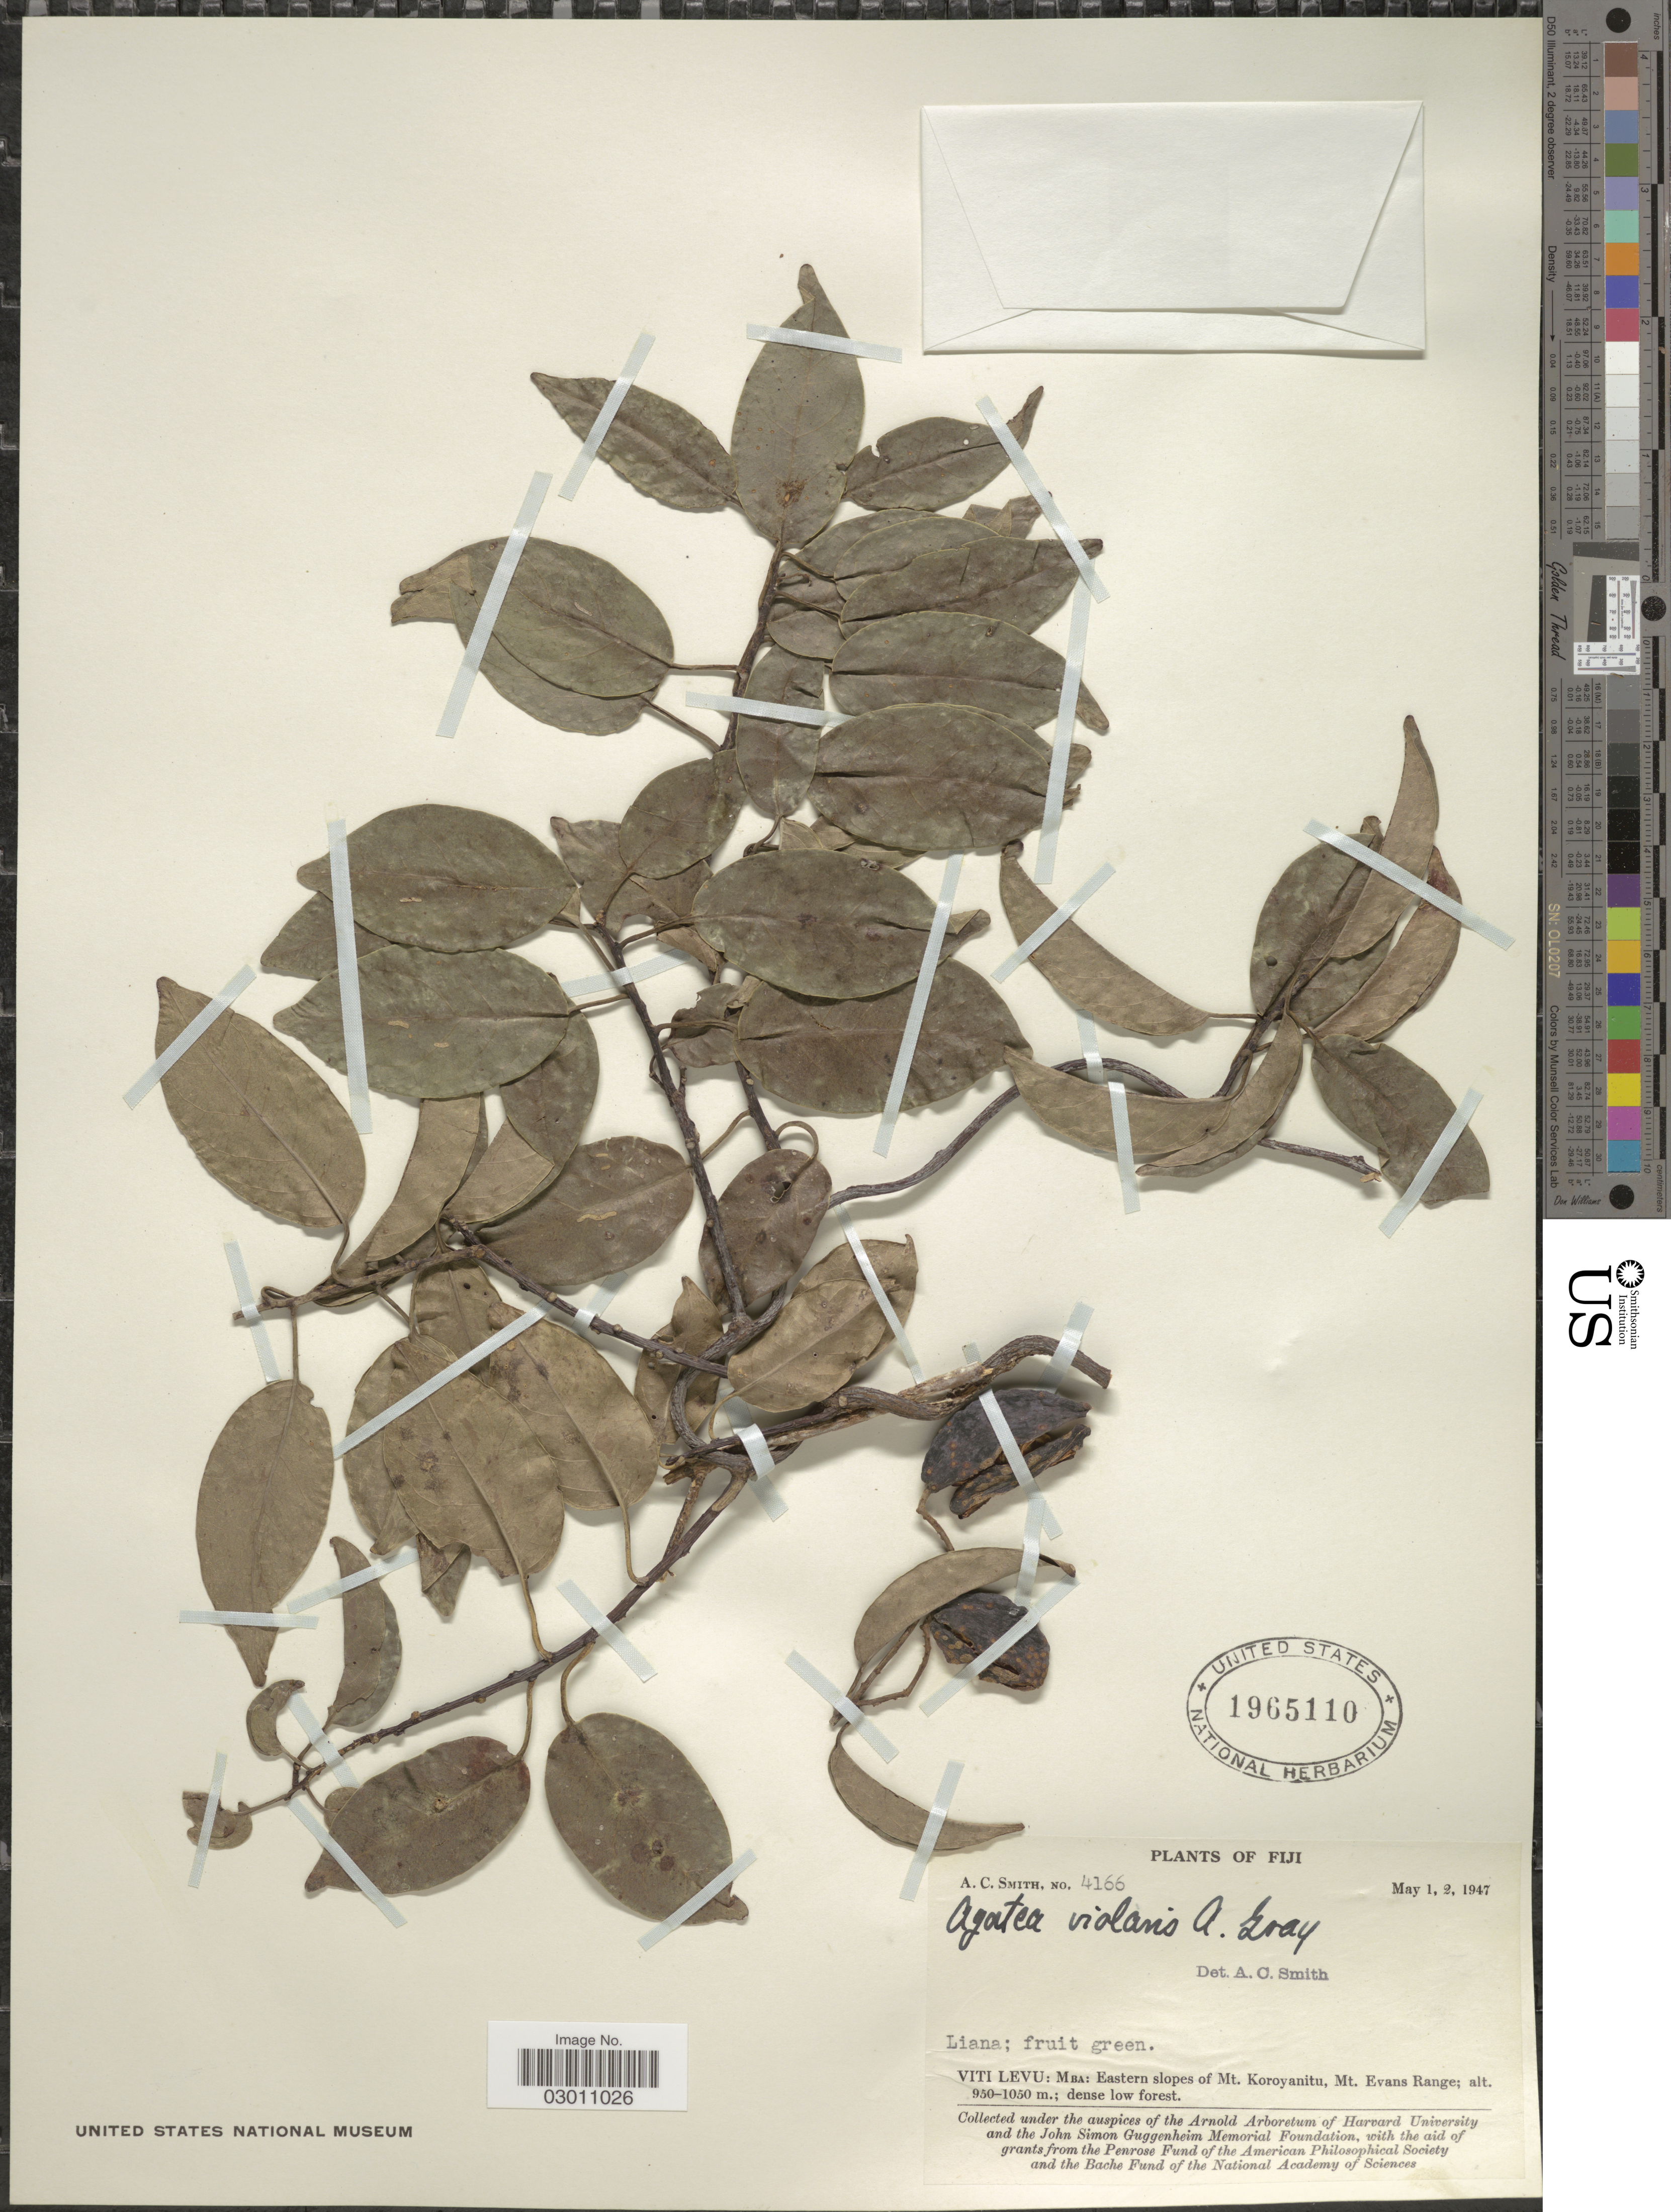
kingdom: Plantae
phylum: Tracheophyta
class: Magnoliopsida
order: Malpighiales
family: Violaceae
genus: Agatea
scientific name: Agatea violaris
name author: A. Gray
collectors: A. C. Smith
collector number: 4166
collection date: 1947-05-01/1947-05-02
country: Fiji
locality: Viti Levu: Mba: Eastern slopes of Mt. Koroyanitu, Mt. Evans Range.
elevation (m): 950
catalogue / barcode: US 1965110